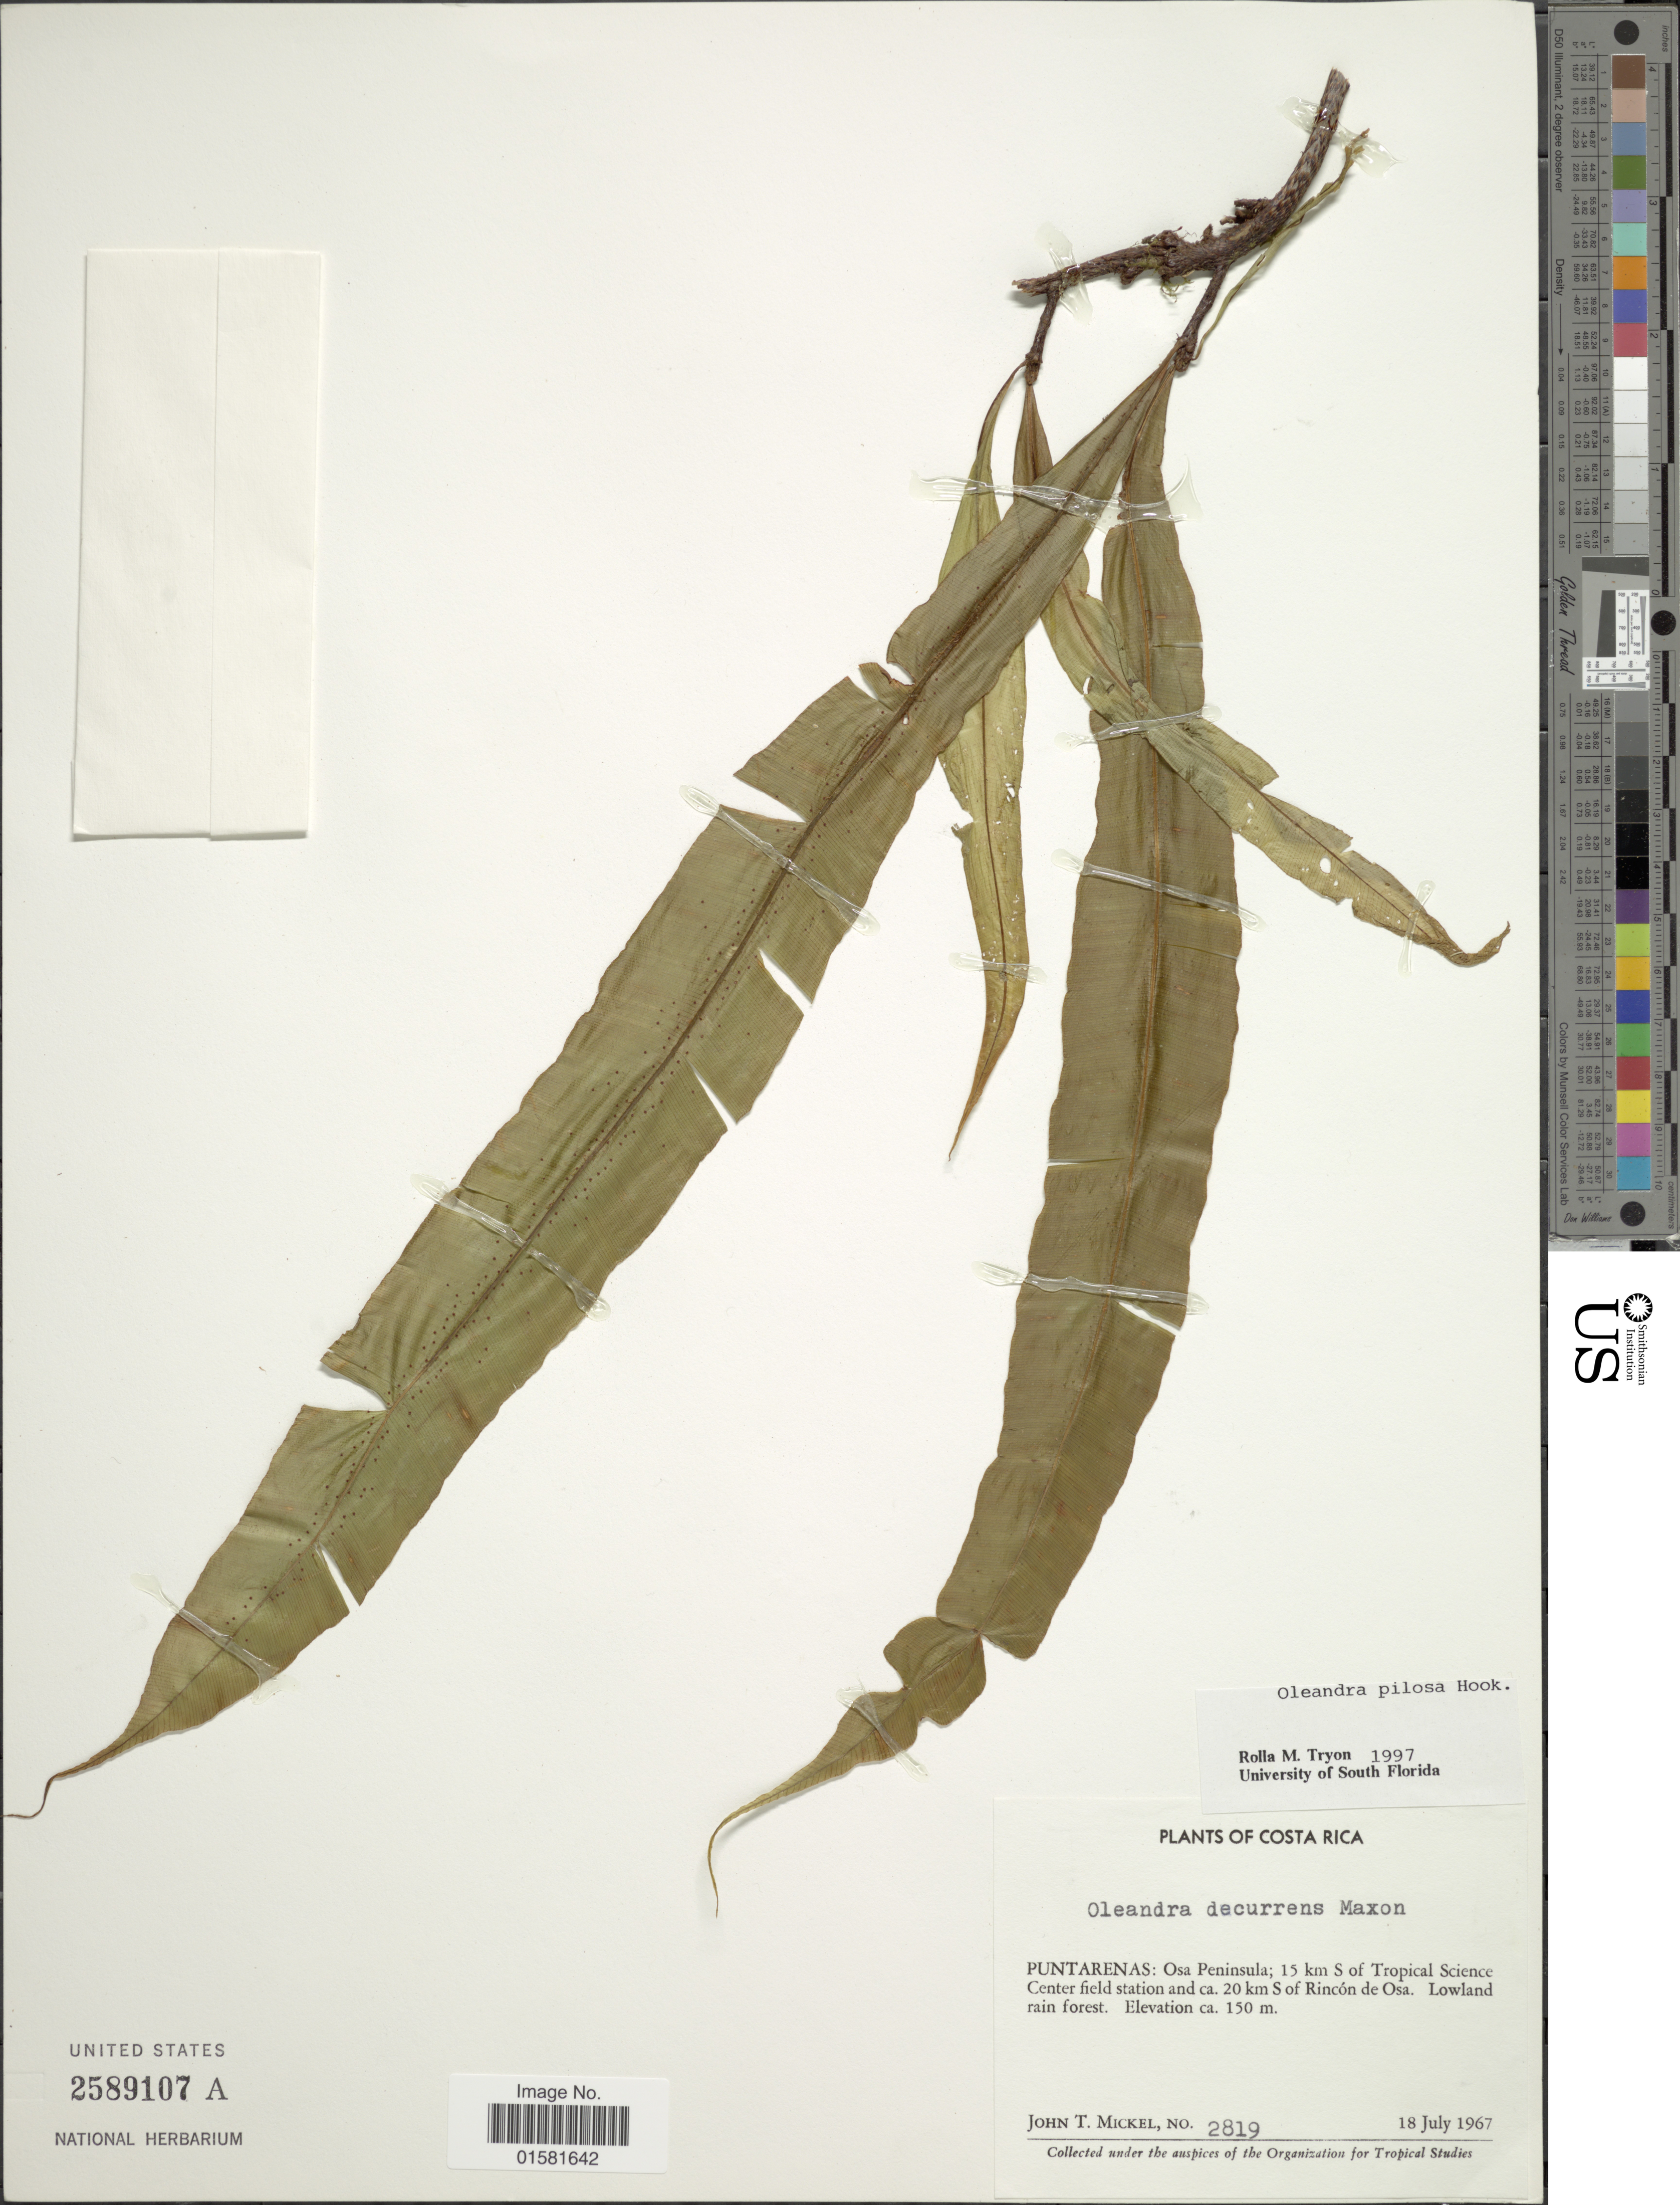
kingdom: Plantae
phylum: Tracheophyta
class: Polypodiopsida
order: Polypodiales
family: Oleandraceae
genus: Oleandra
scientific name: Oleandra decurrens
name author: Maxon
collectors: J. T. Mickel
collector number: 2819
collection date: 1967-07-18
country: Costa Rica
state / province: Puntarenas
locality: Costa Rica, Puntarenas: Osa Peninsula; 15 km S of Tropical Science Center field station and ca. 20 km S of Rincon de Osa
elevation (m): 150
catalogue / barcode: US 2589107A